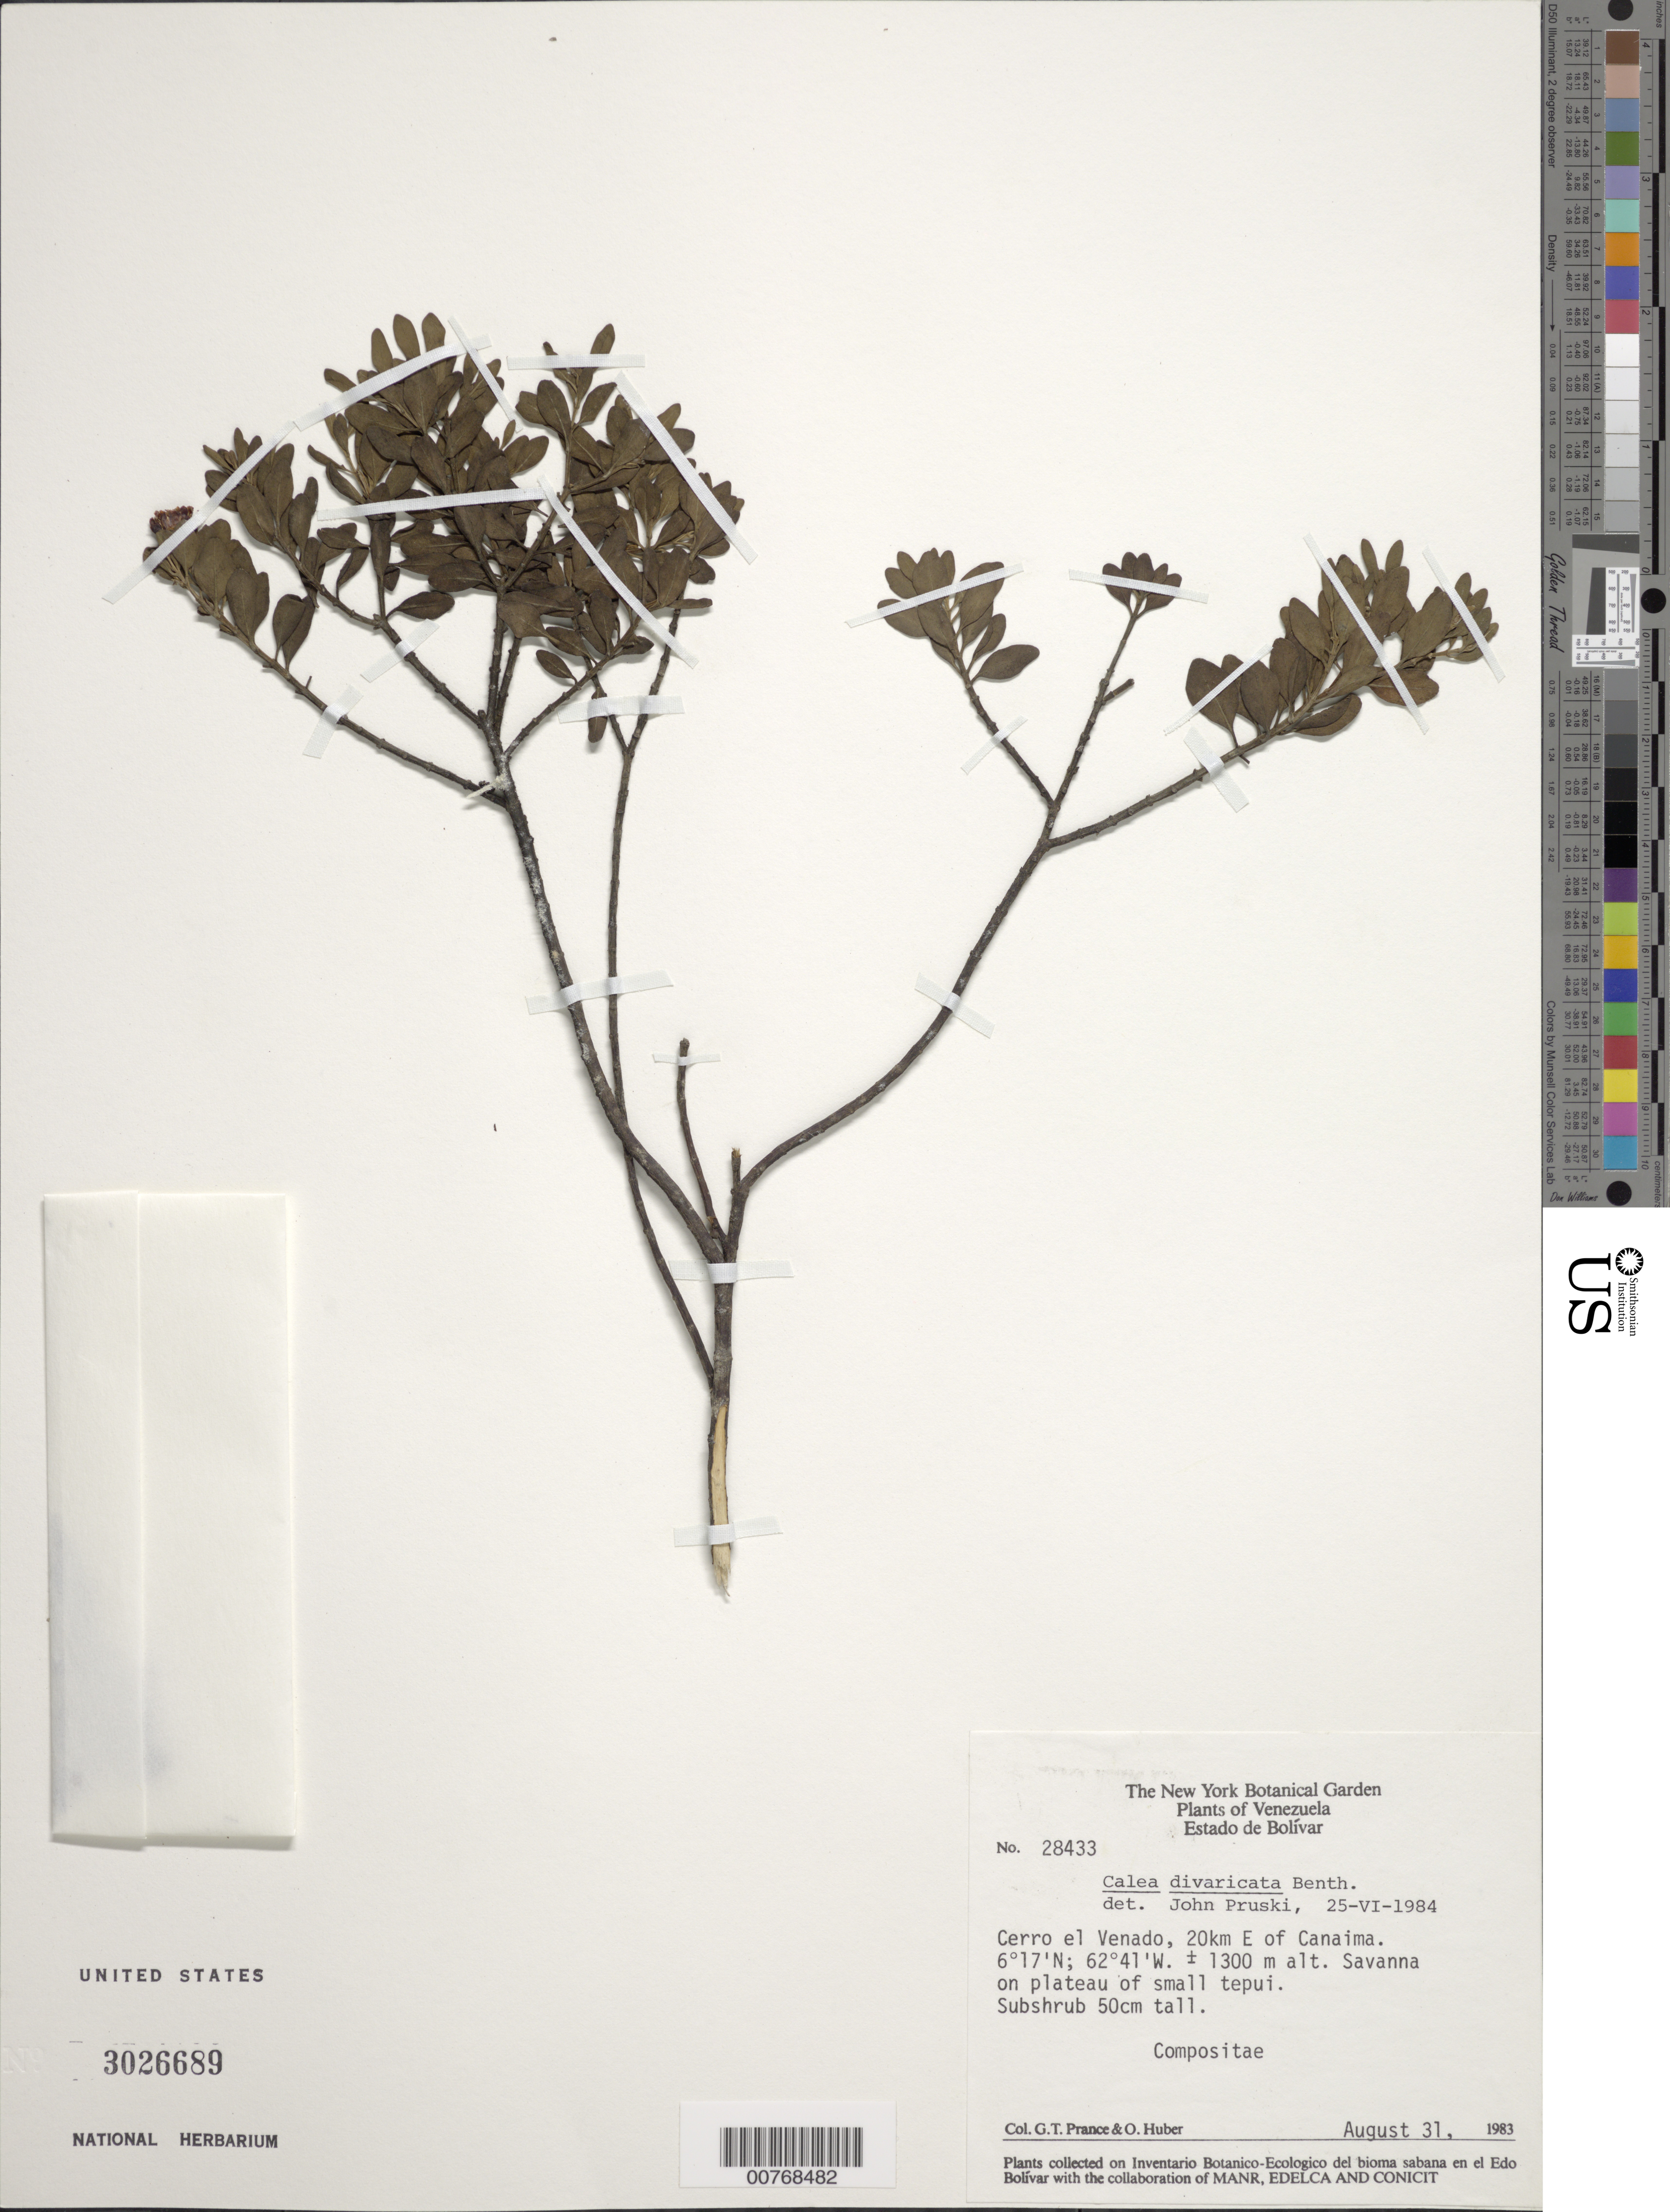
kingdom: Plantae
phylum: Tracheophyta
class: Magnoliopsida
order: Asterales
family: Asteraceae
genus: Calea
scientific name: Calea divaricata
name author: Benth.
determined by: Pruski, J. F.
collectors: G. T. Prance & O. Huber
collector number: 28433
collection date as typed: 31-Aug-83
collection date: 1983-08-31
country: Venezuela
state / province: Bolívar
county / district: Piar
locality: Cerro el Venado, 20 km E of Canaima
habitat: Savanna on plateau of small tepui.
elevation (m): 1300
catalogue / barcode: US 3026689